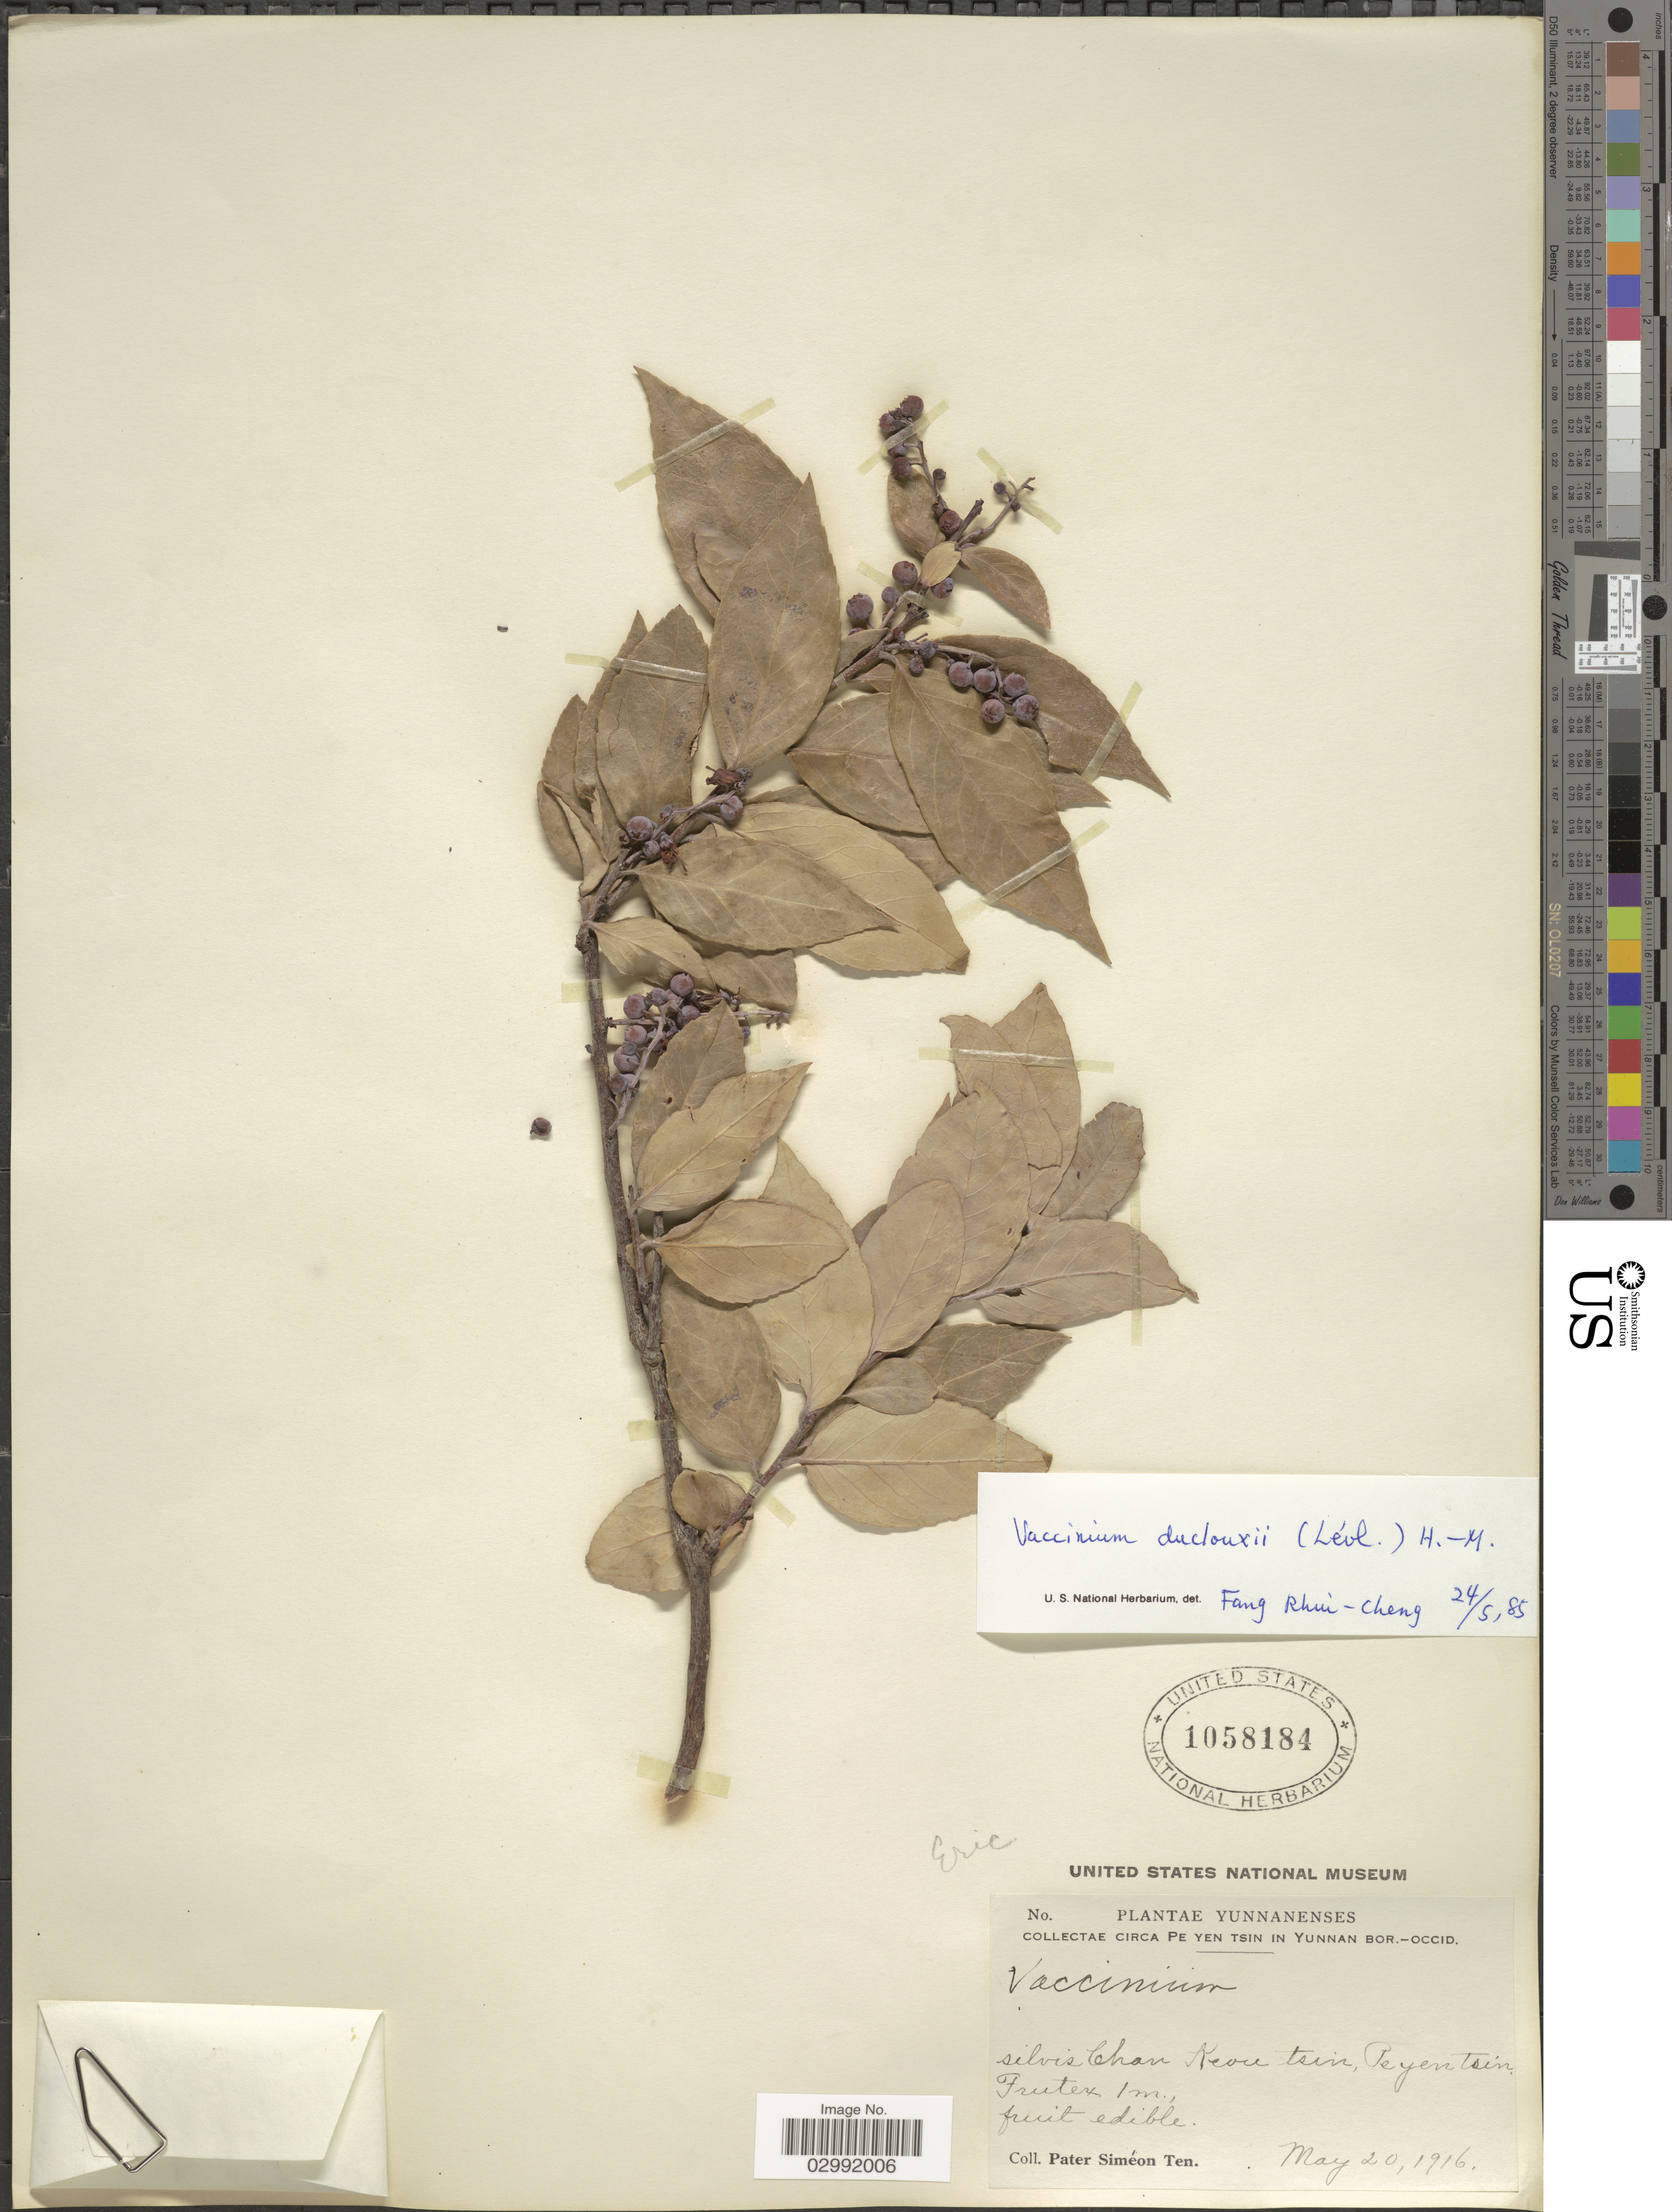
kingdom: Plantae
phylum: Tracheophyta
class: Magnoliopsida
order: Ericales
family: Ericaceae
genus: Vaccinium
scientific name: Vaccinium duclouxii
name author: (H. Lév.) Hand.-Mazz.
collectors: P. S. Ten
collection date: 1916-05-20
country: China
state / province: Yunnan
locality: Circa Pe Yen Tsin in Yunnan Bor.-Occid., silvis Chan Keaou [interpreted] tsin, Peyen Tsin.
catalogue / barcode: US 1058184